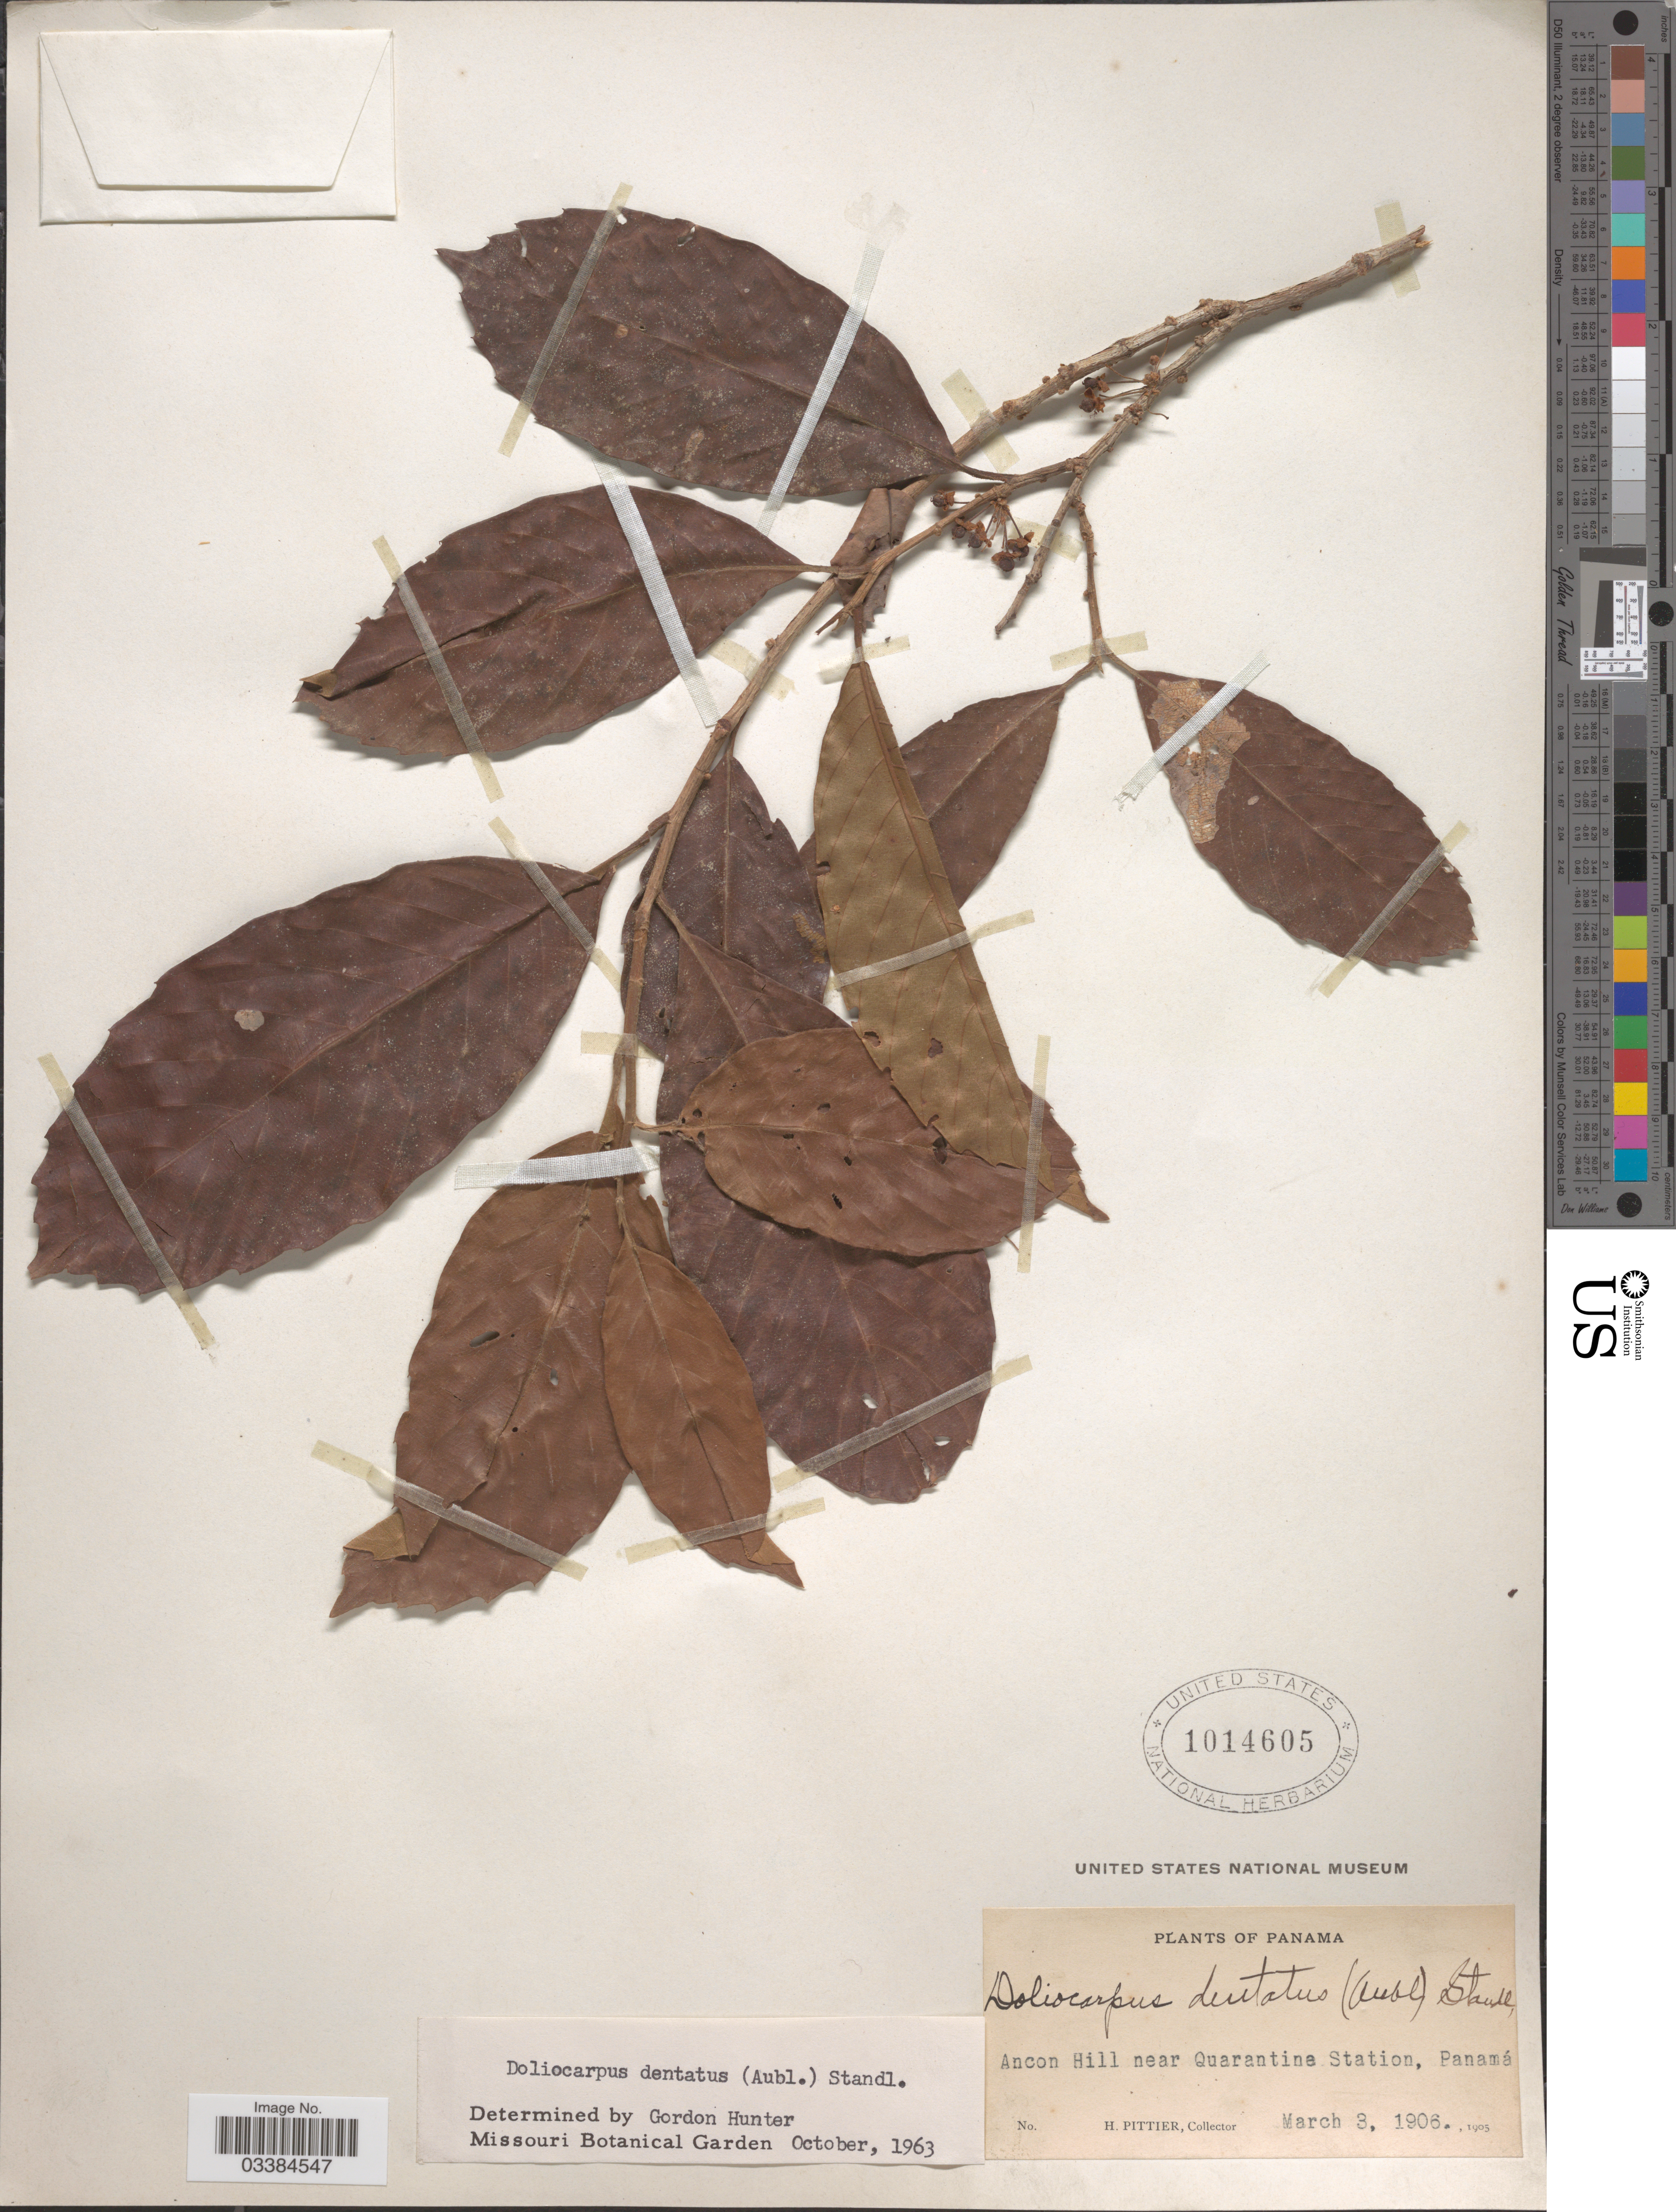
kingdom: Plantae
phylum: Tracheophyta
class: Magnoliopsida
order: Dilleniales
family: Dilleniaceae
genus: Doliocarpus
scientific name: Doliocarpus dentatus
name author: (Aubl.) Standl.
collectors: H. F. Pittier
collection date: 1906-03-03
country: Panama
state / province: Panamá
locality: Ancon Hill near Quarantine Station.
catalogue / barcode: US 1014605